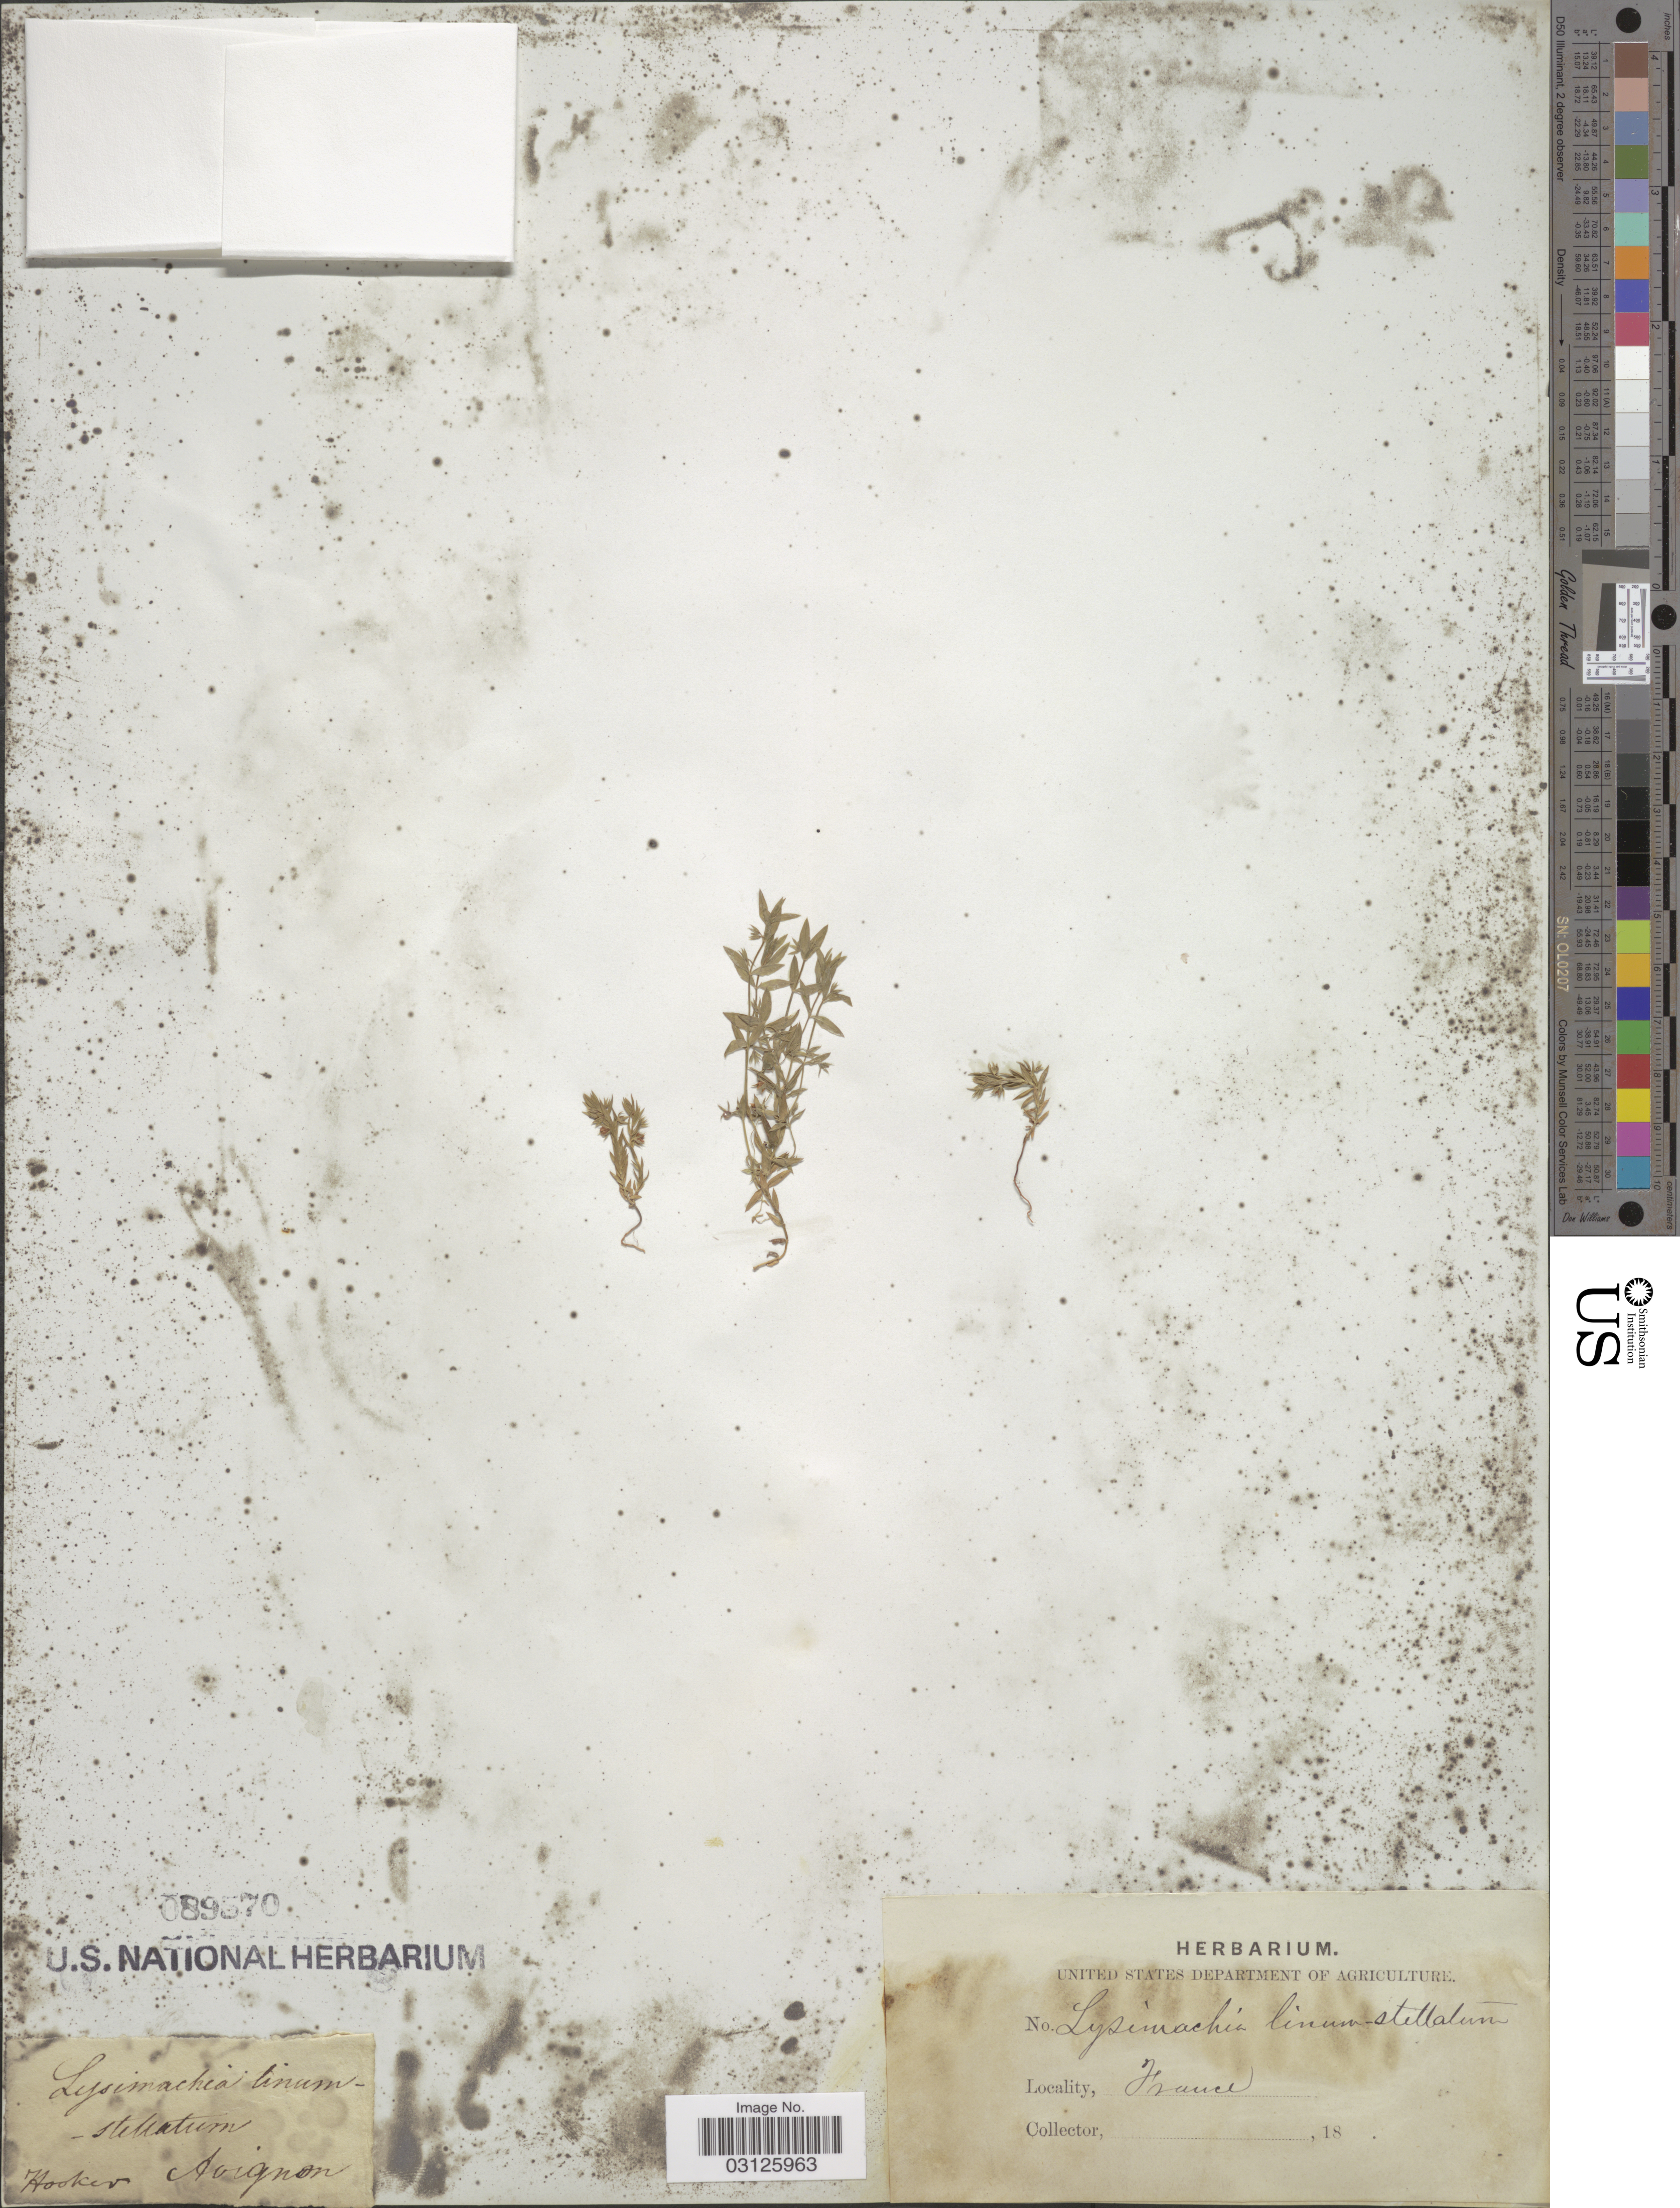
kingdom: Plantae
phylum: Tracheophyta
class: Magnoliopsida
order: Ericales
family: Primulaceae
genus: Lysimachia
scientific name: Lysimachia linum-stellatum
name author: L.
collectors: -. Hooker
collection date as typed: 18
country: France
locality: Avignon.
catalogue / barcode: US 89570